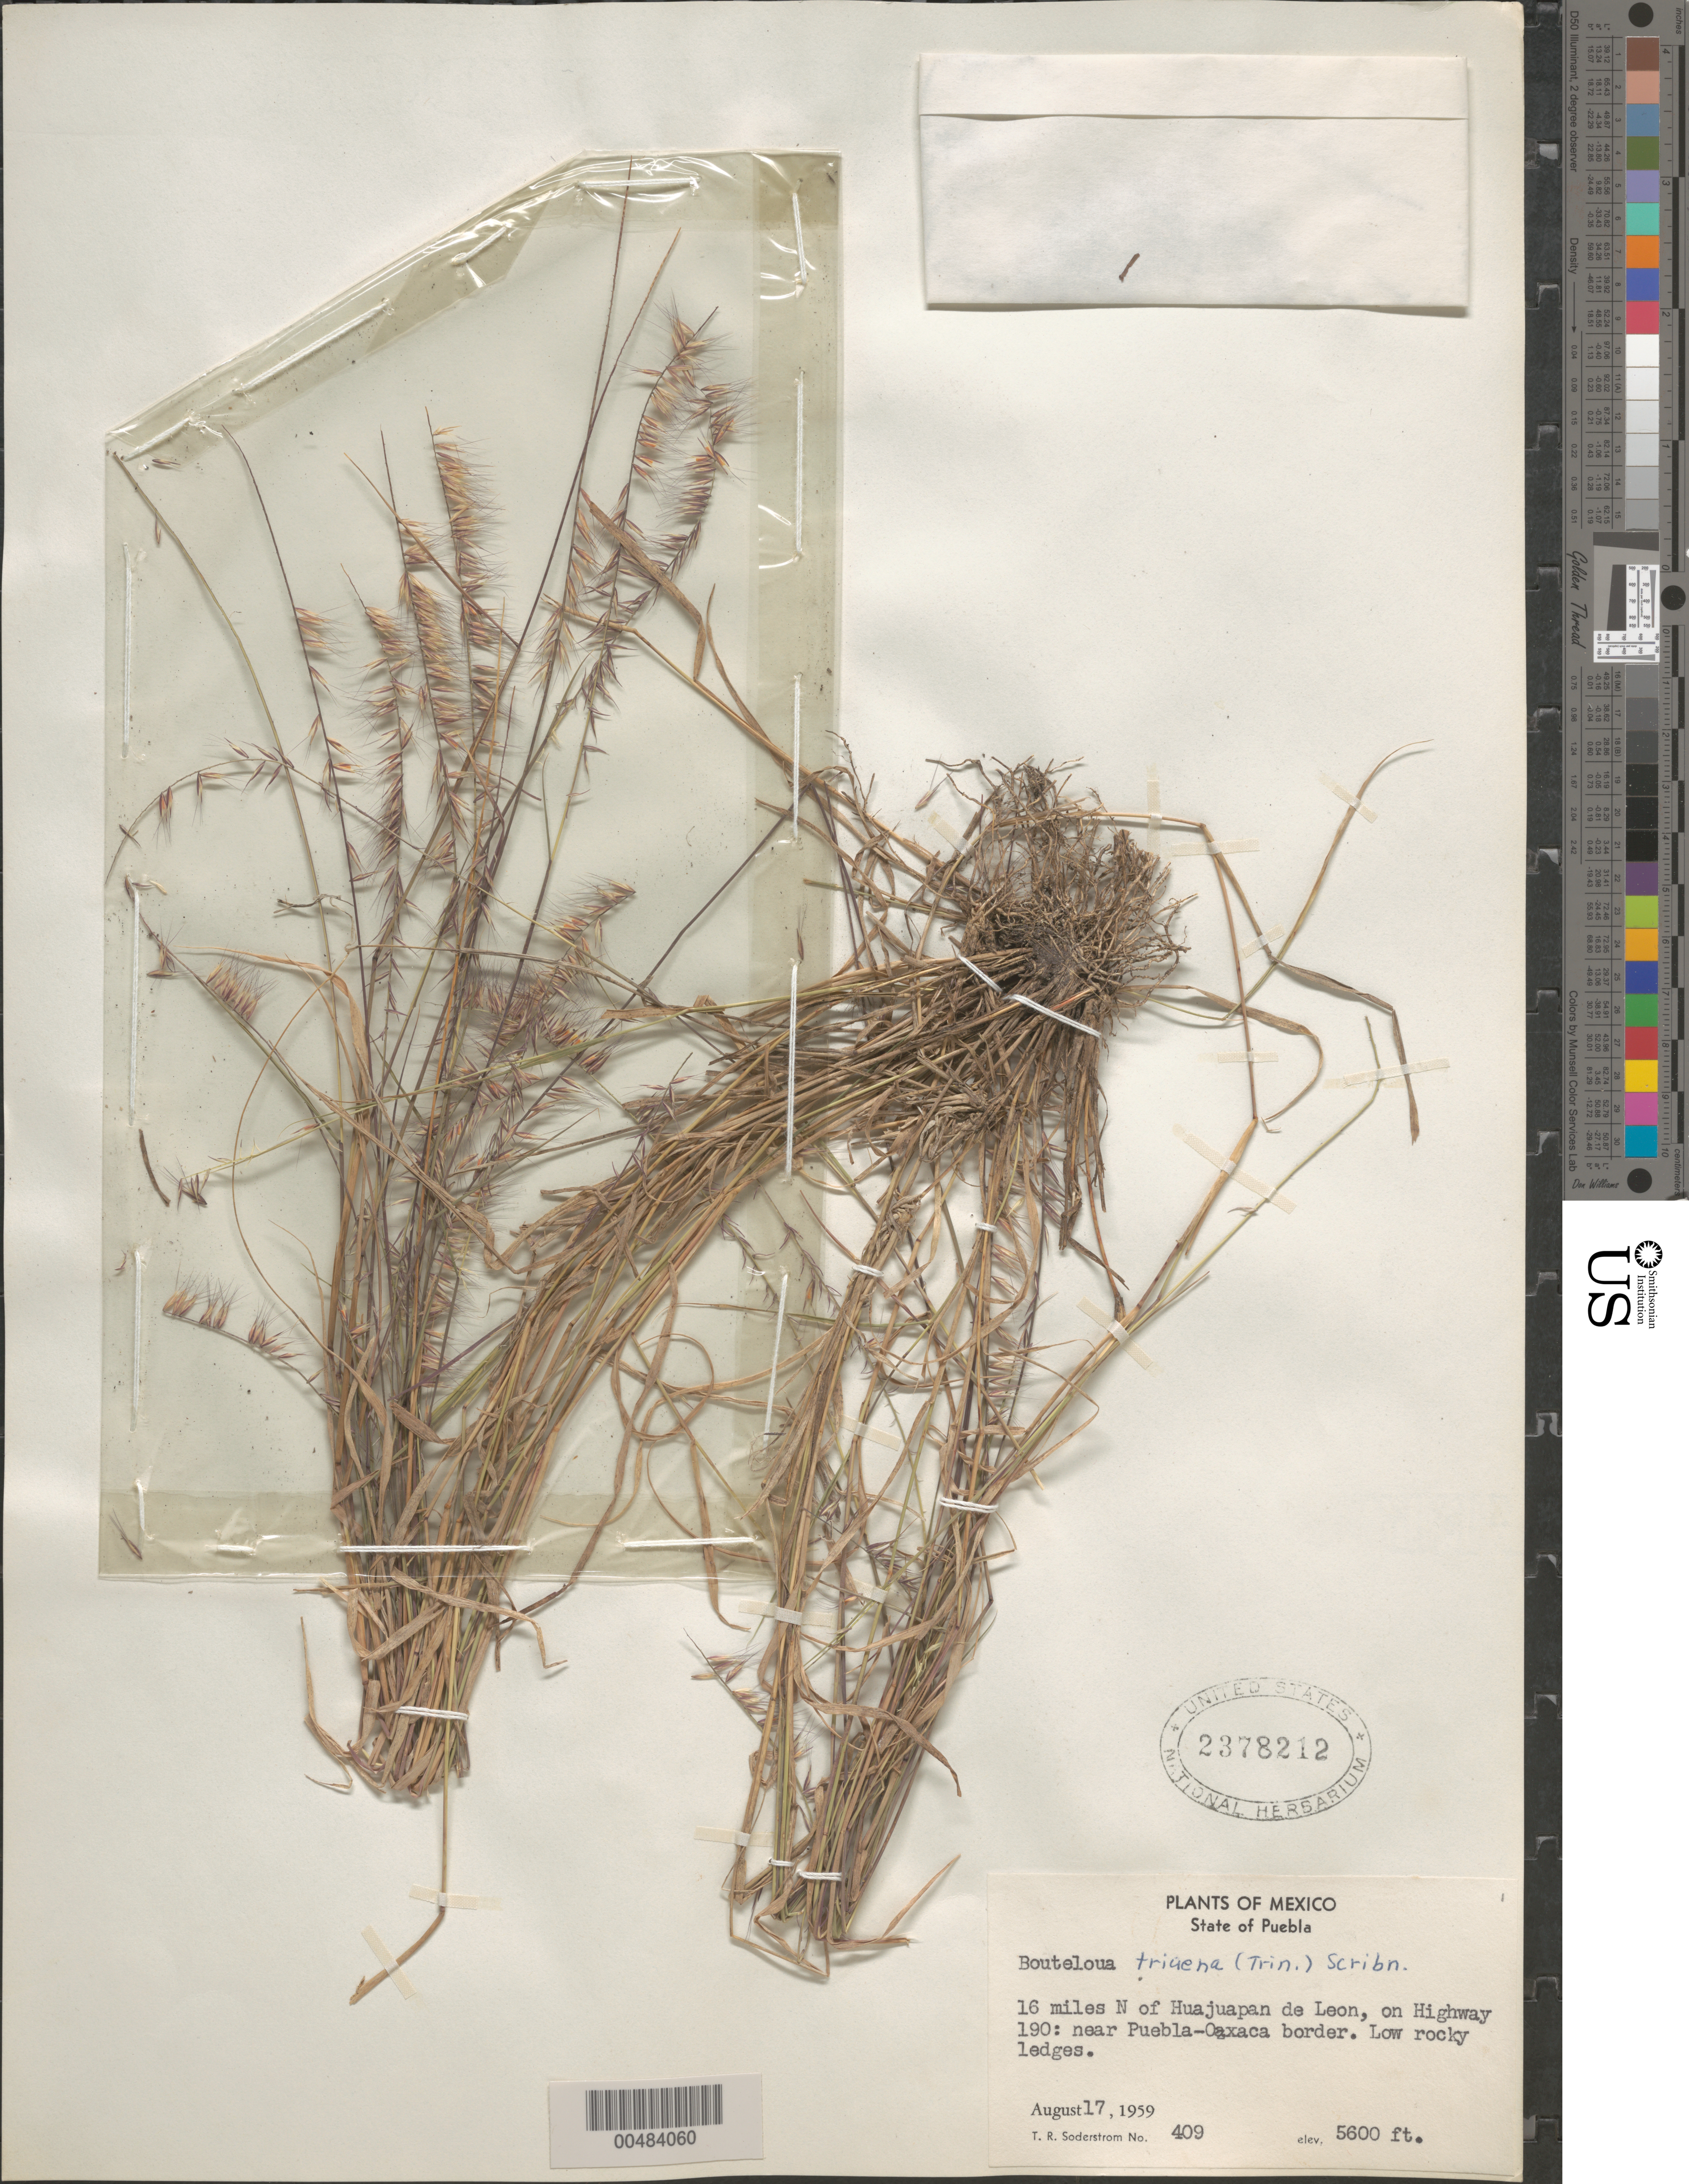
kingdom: Plantae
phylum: Tracheophyta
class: Liliopsida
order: Poales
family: Poaceae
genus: Bouteloua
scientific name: Bouteloua triaena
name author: (Trin. ex Spreng.) Scribn.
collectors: T. R. Soderstrom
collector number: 409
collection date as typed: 17 Aug 1959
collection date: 1959-08-17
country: Mexico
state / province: Puebla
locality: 16 mi N of Huajuapan de Leon, on Highway 190, near Puebla - Oaxaca border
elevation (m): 1707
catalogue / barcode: US 2378212